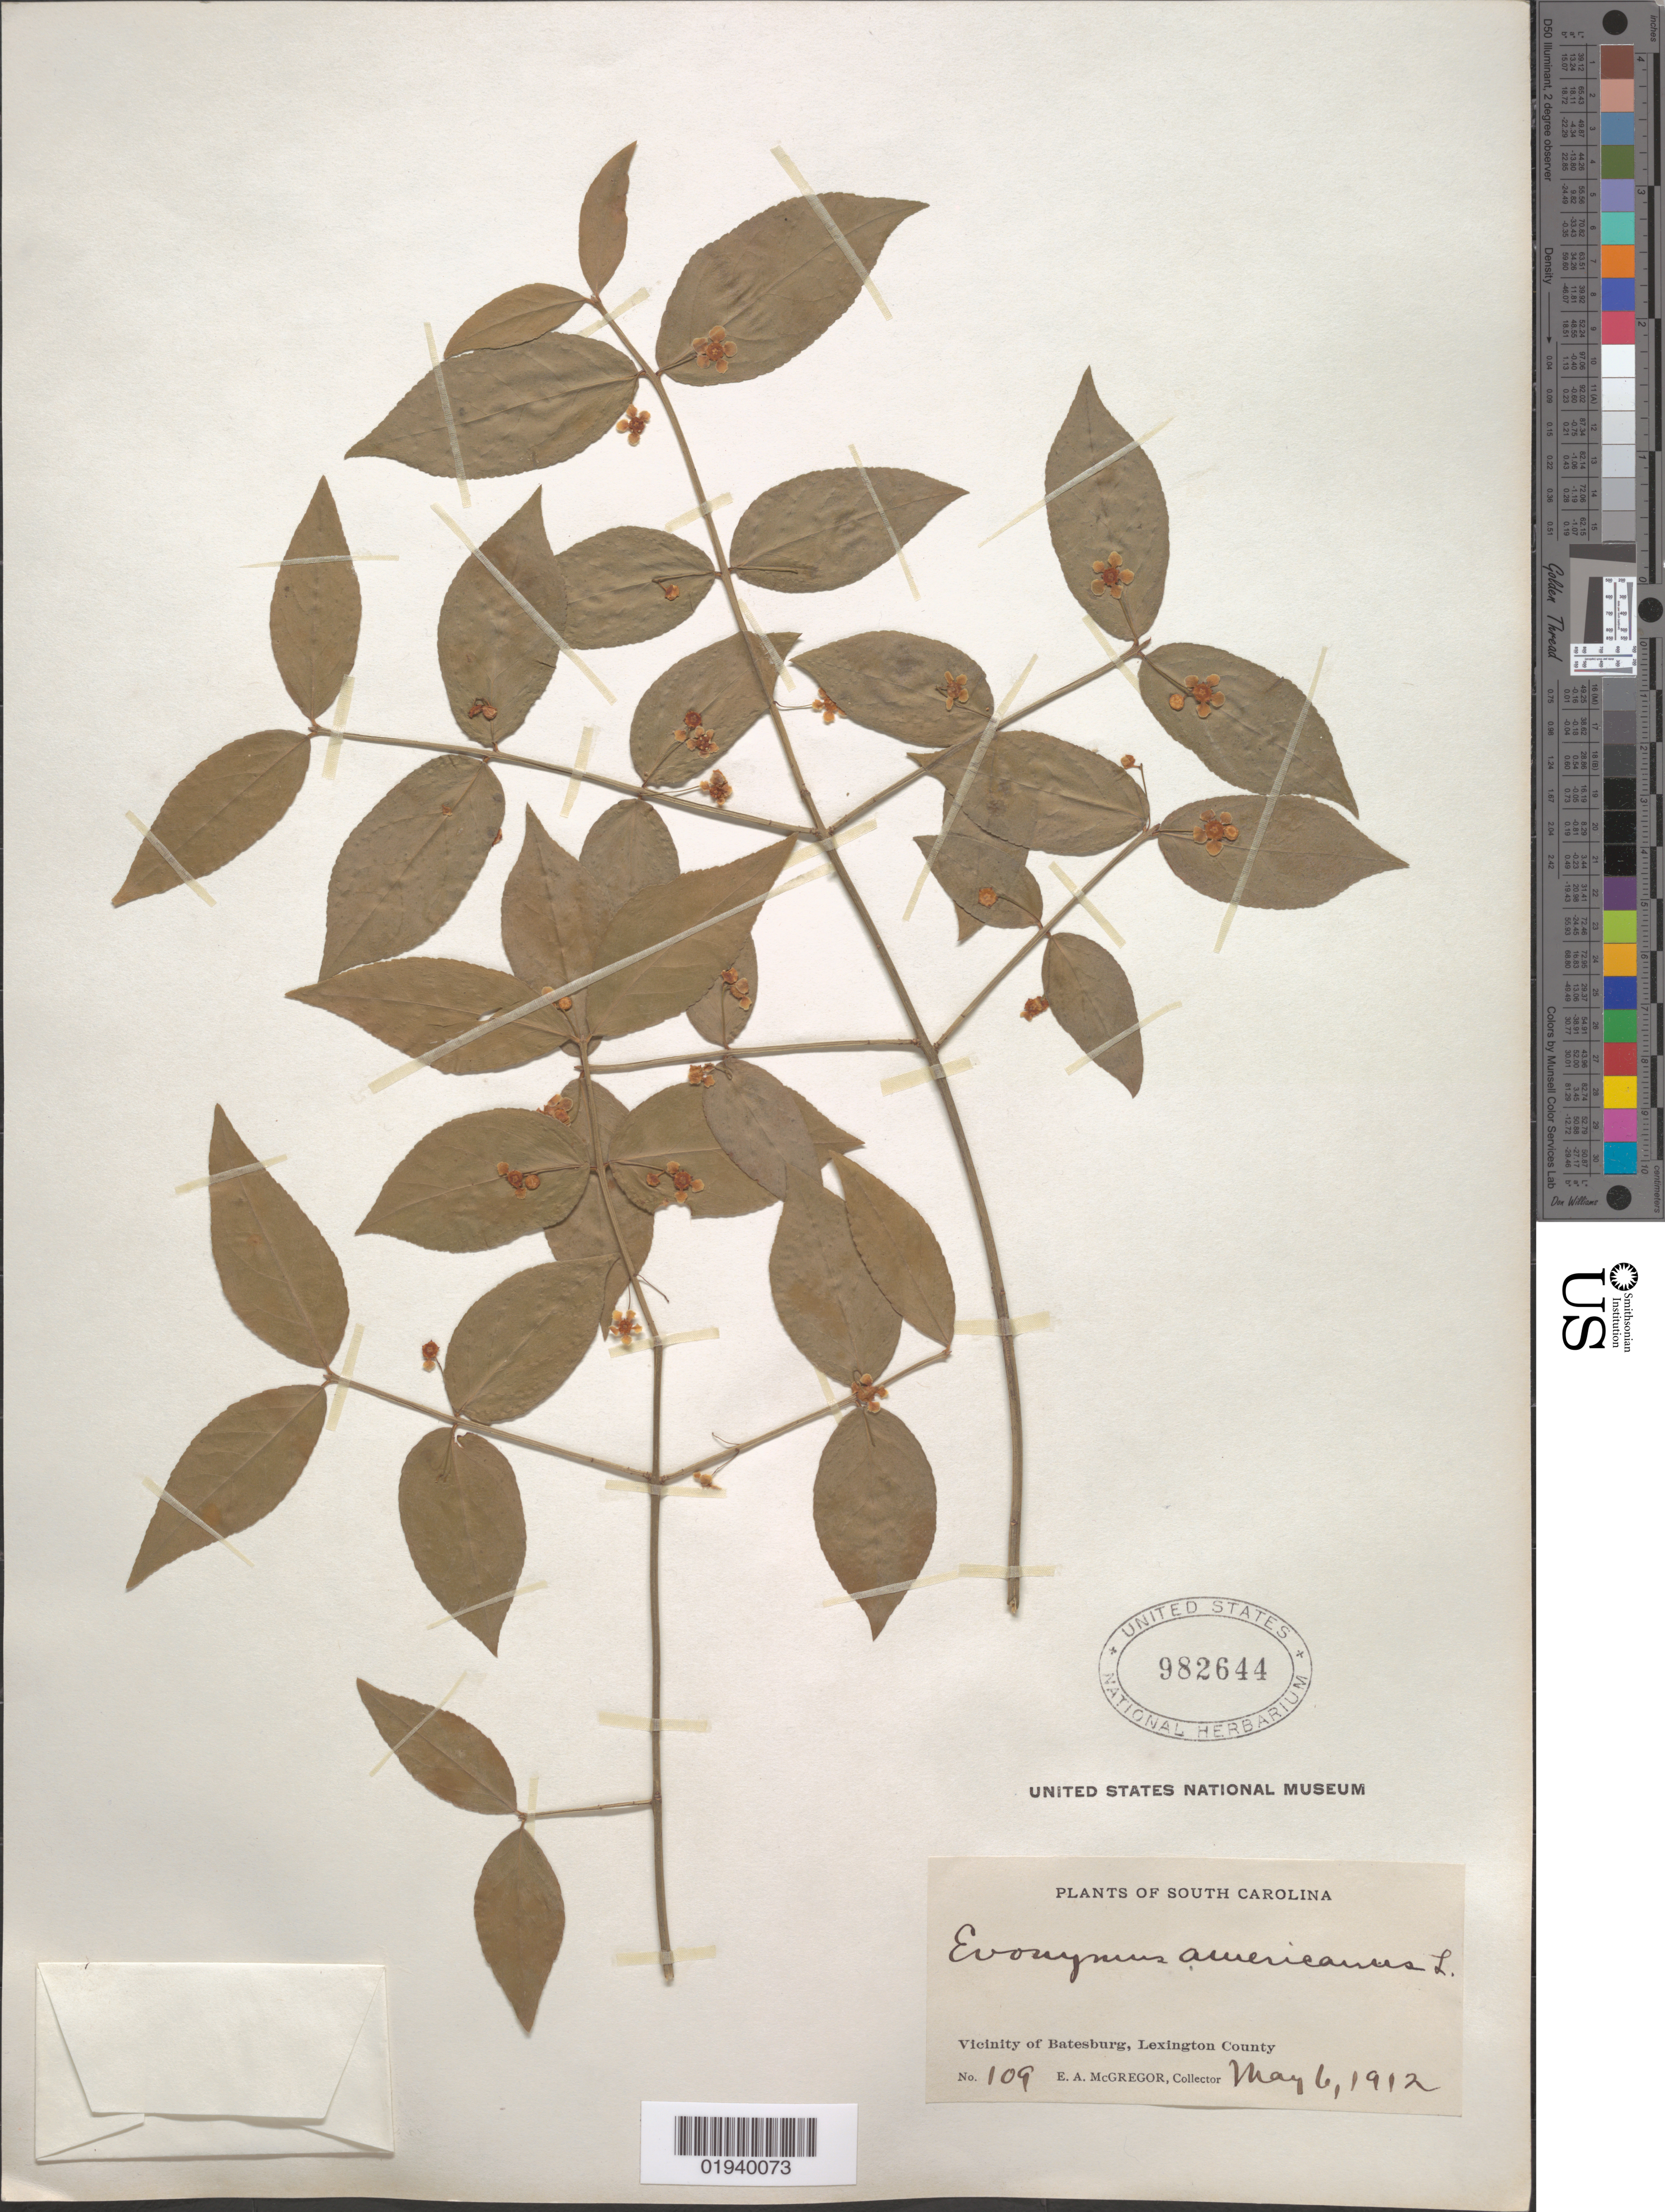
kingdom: Plantae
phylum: Tracheophyta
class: Magnoliopsida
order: Celastrales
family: Celastraceae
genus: Euonymus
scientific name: Euonymus americanus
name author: L.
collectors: E. A. McGregor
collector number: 109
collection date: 1912-05-06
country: United States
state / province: South Carolina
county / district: Lexington County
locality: Batesburg, vicinity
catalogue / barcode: US 982644